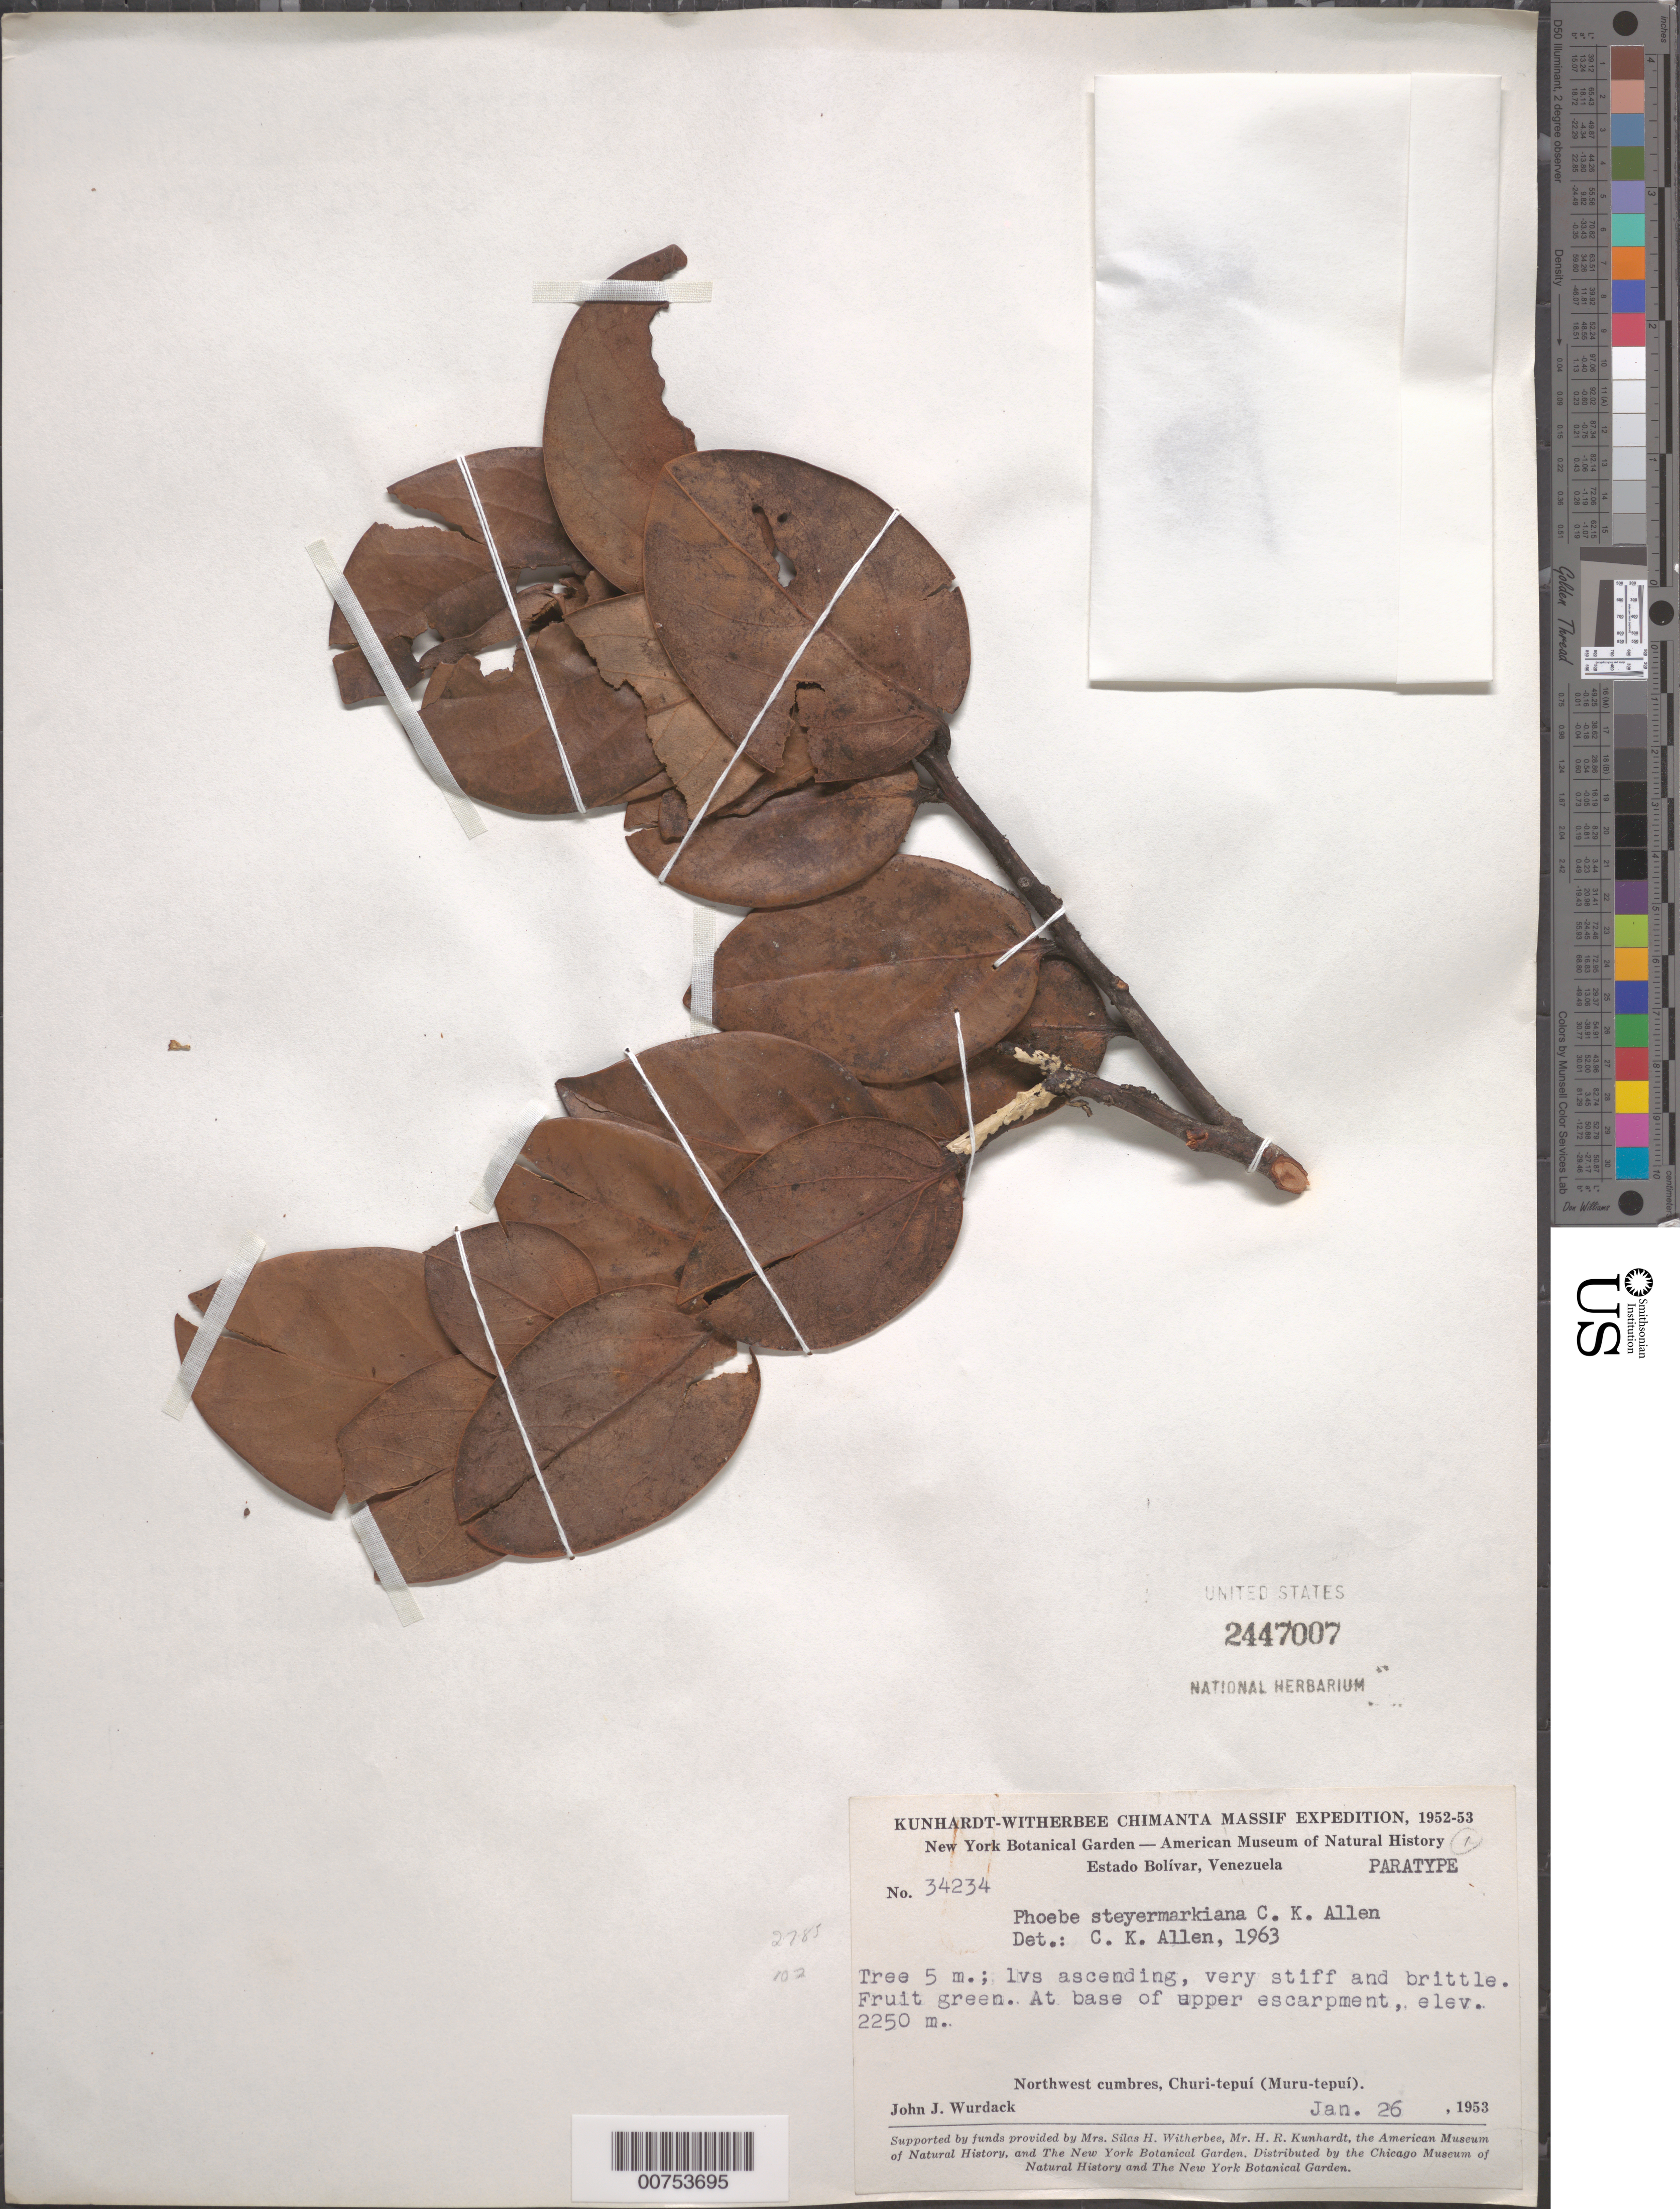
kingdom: Plantae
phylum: Tracheophyta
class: Magnoliopsida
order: Laurales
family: Lauraceae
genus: Phoebe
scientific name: Phoebe steyermarkiana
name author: C.K. Allen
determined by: Allen, C. K.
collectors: J. J. Wurdack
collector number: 34234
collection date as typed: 26-Jan-53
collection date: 1953-01-26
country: Venezuela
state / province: Bolívar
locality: Churi-tepuí (Muru-tepuí)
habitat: Base of upper escarpment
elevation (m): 2250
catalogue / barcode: US 2447007